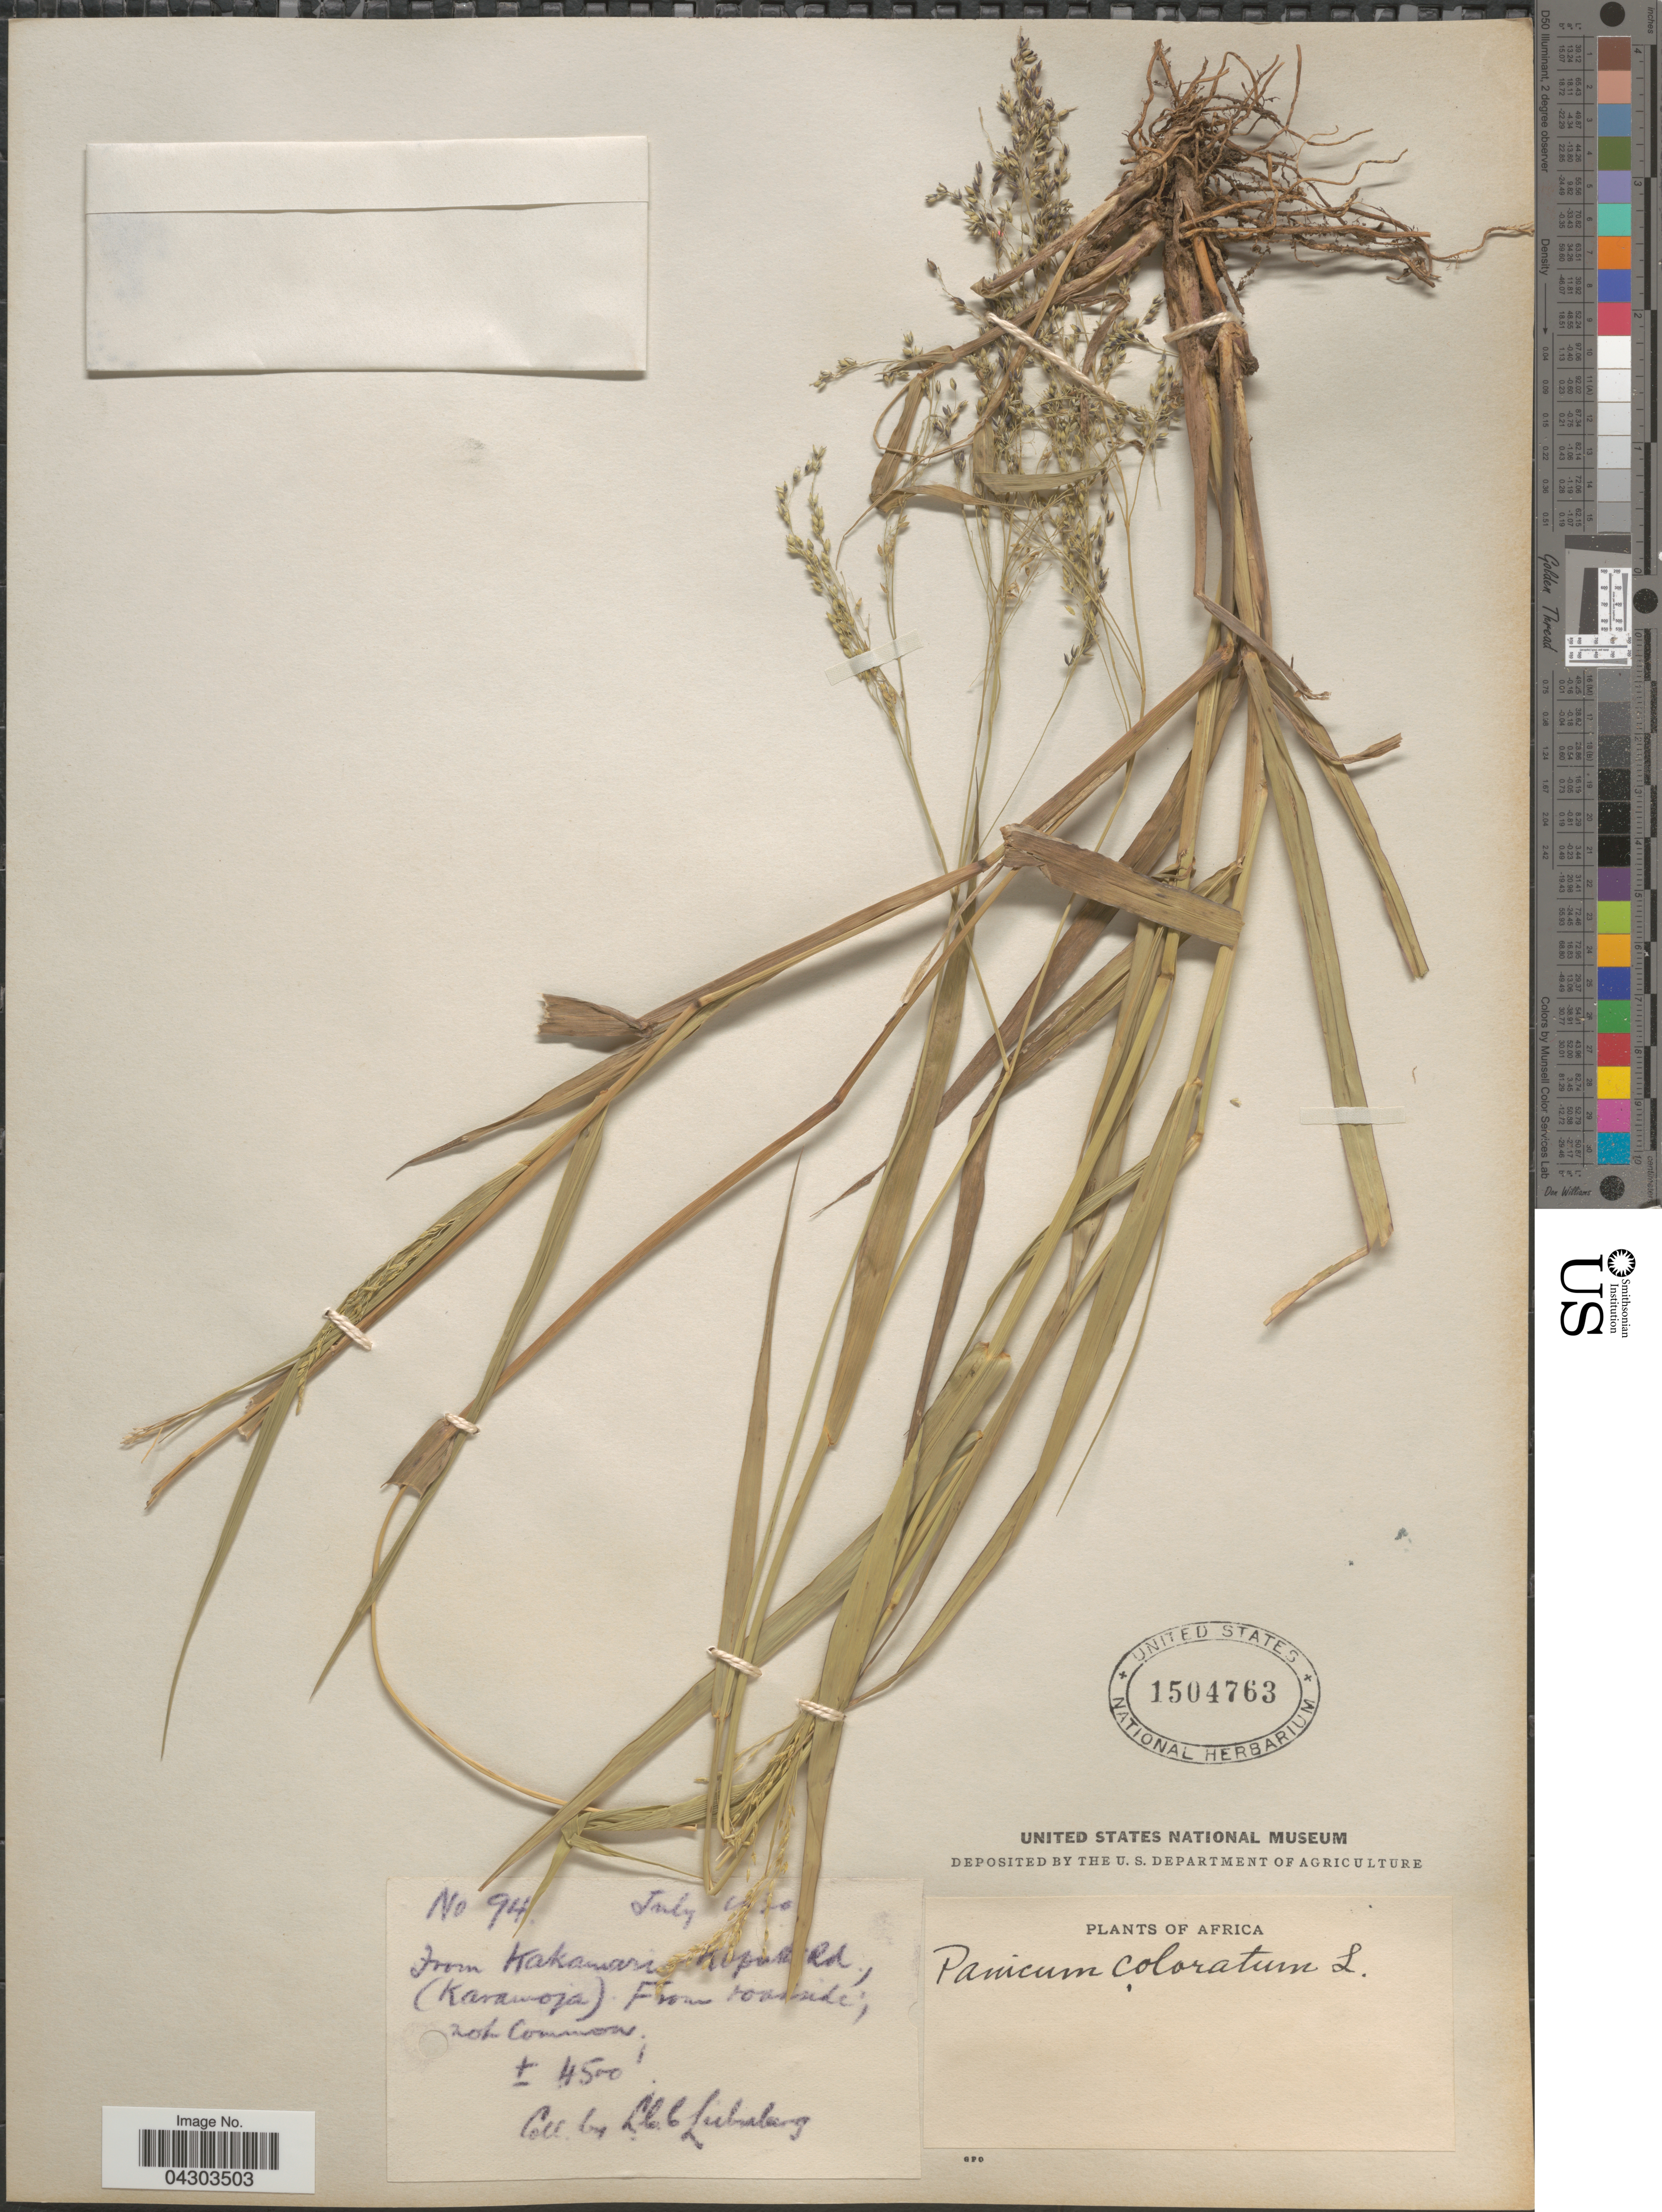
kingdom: Plantae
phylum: Tracheophyta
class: Liliopsida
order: Poales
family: Poaceae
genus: Panicum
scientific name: Panicum coloratum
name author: L.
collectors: L. Liebenberg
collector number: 94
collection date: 1920-07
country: Uganda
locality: From Kakamari Koputh Rd., (Karamoja). Africa.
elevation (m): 1372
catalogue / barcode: US 1504763